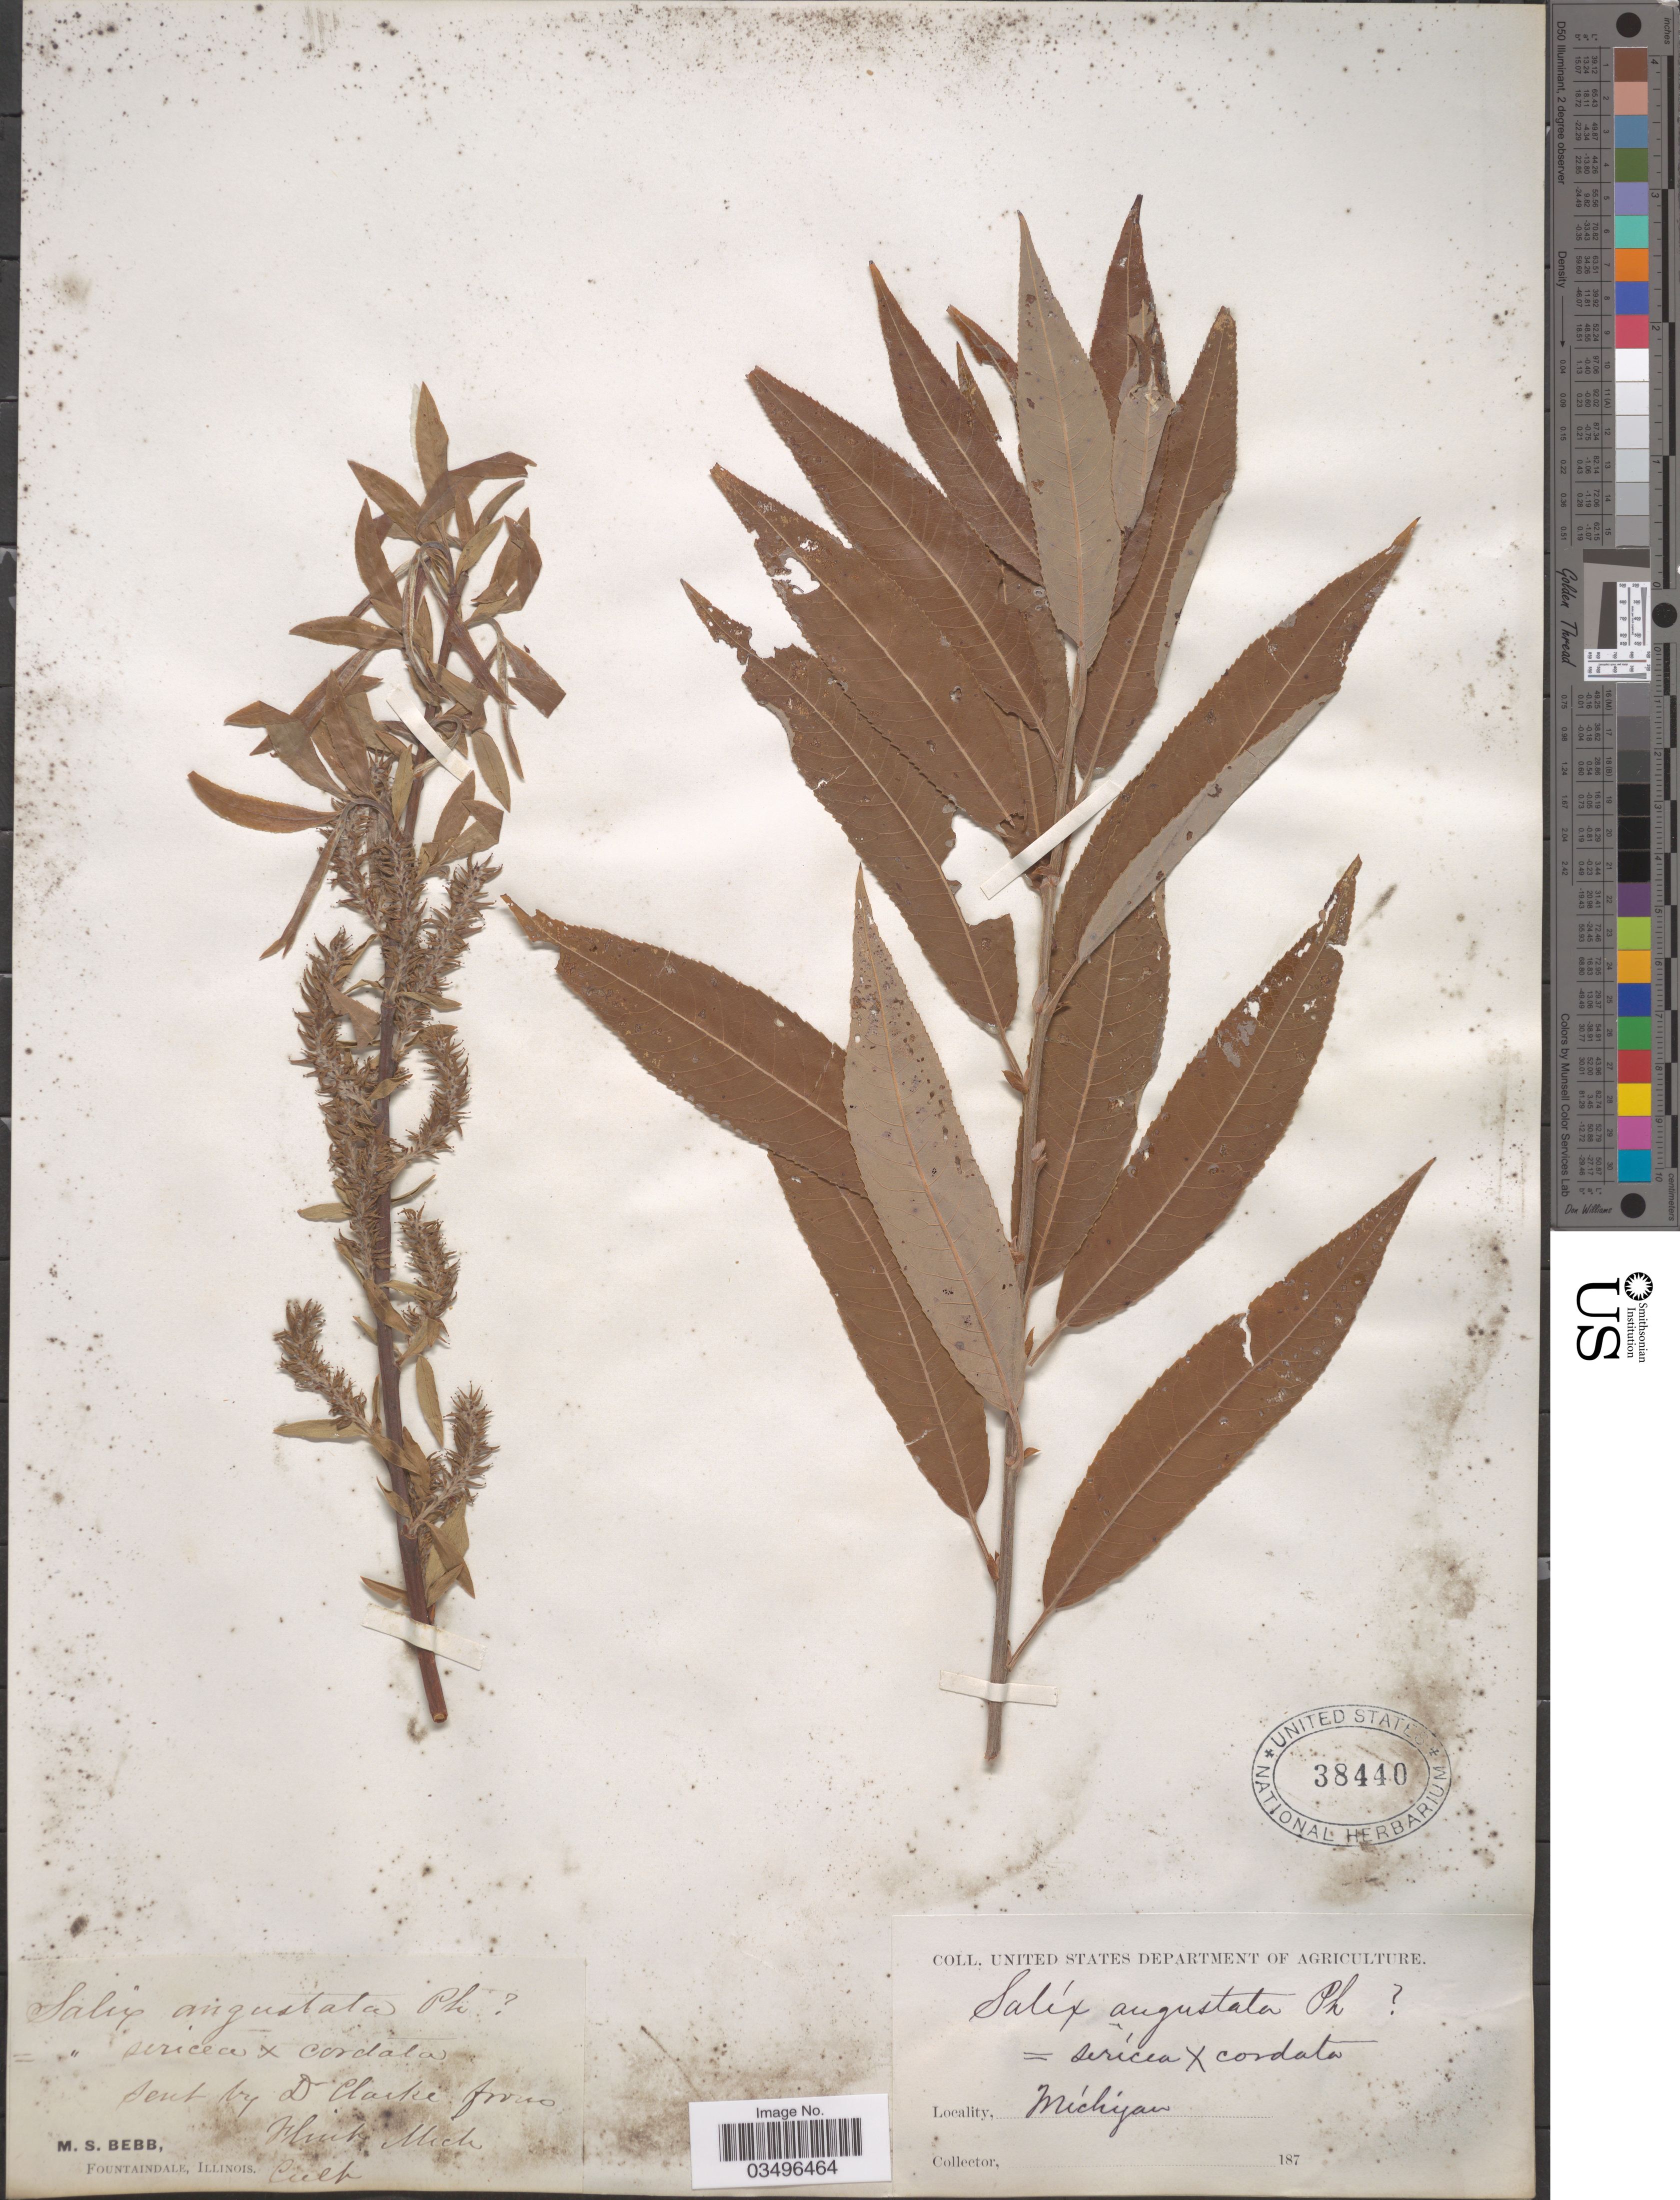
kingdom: Plantae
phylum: Tracheophyta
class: Magnoliopsida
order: Malpighiales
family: Salicaceae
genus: Salix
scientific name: Salix cordata x S. sericea Marshall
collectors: M. Bebb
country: United States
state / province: Michigan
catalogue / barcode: US 38440